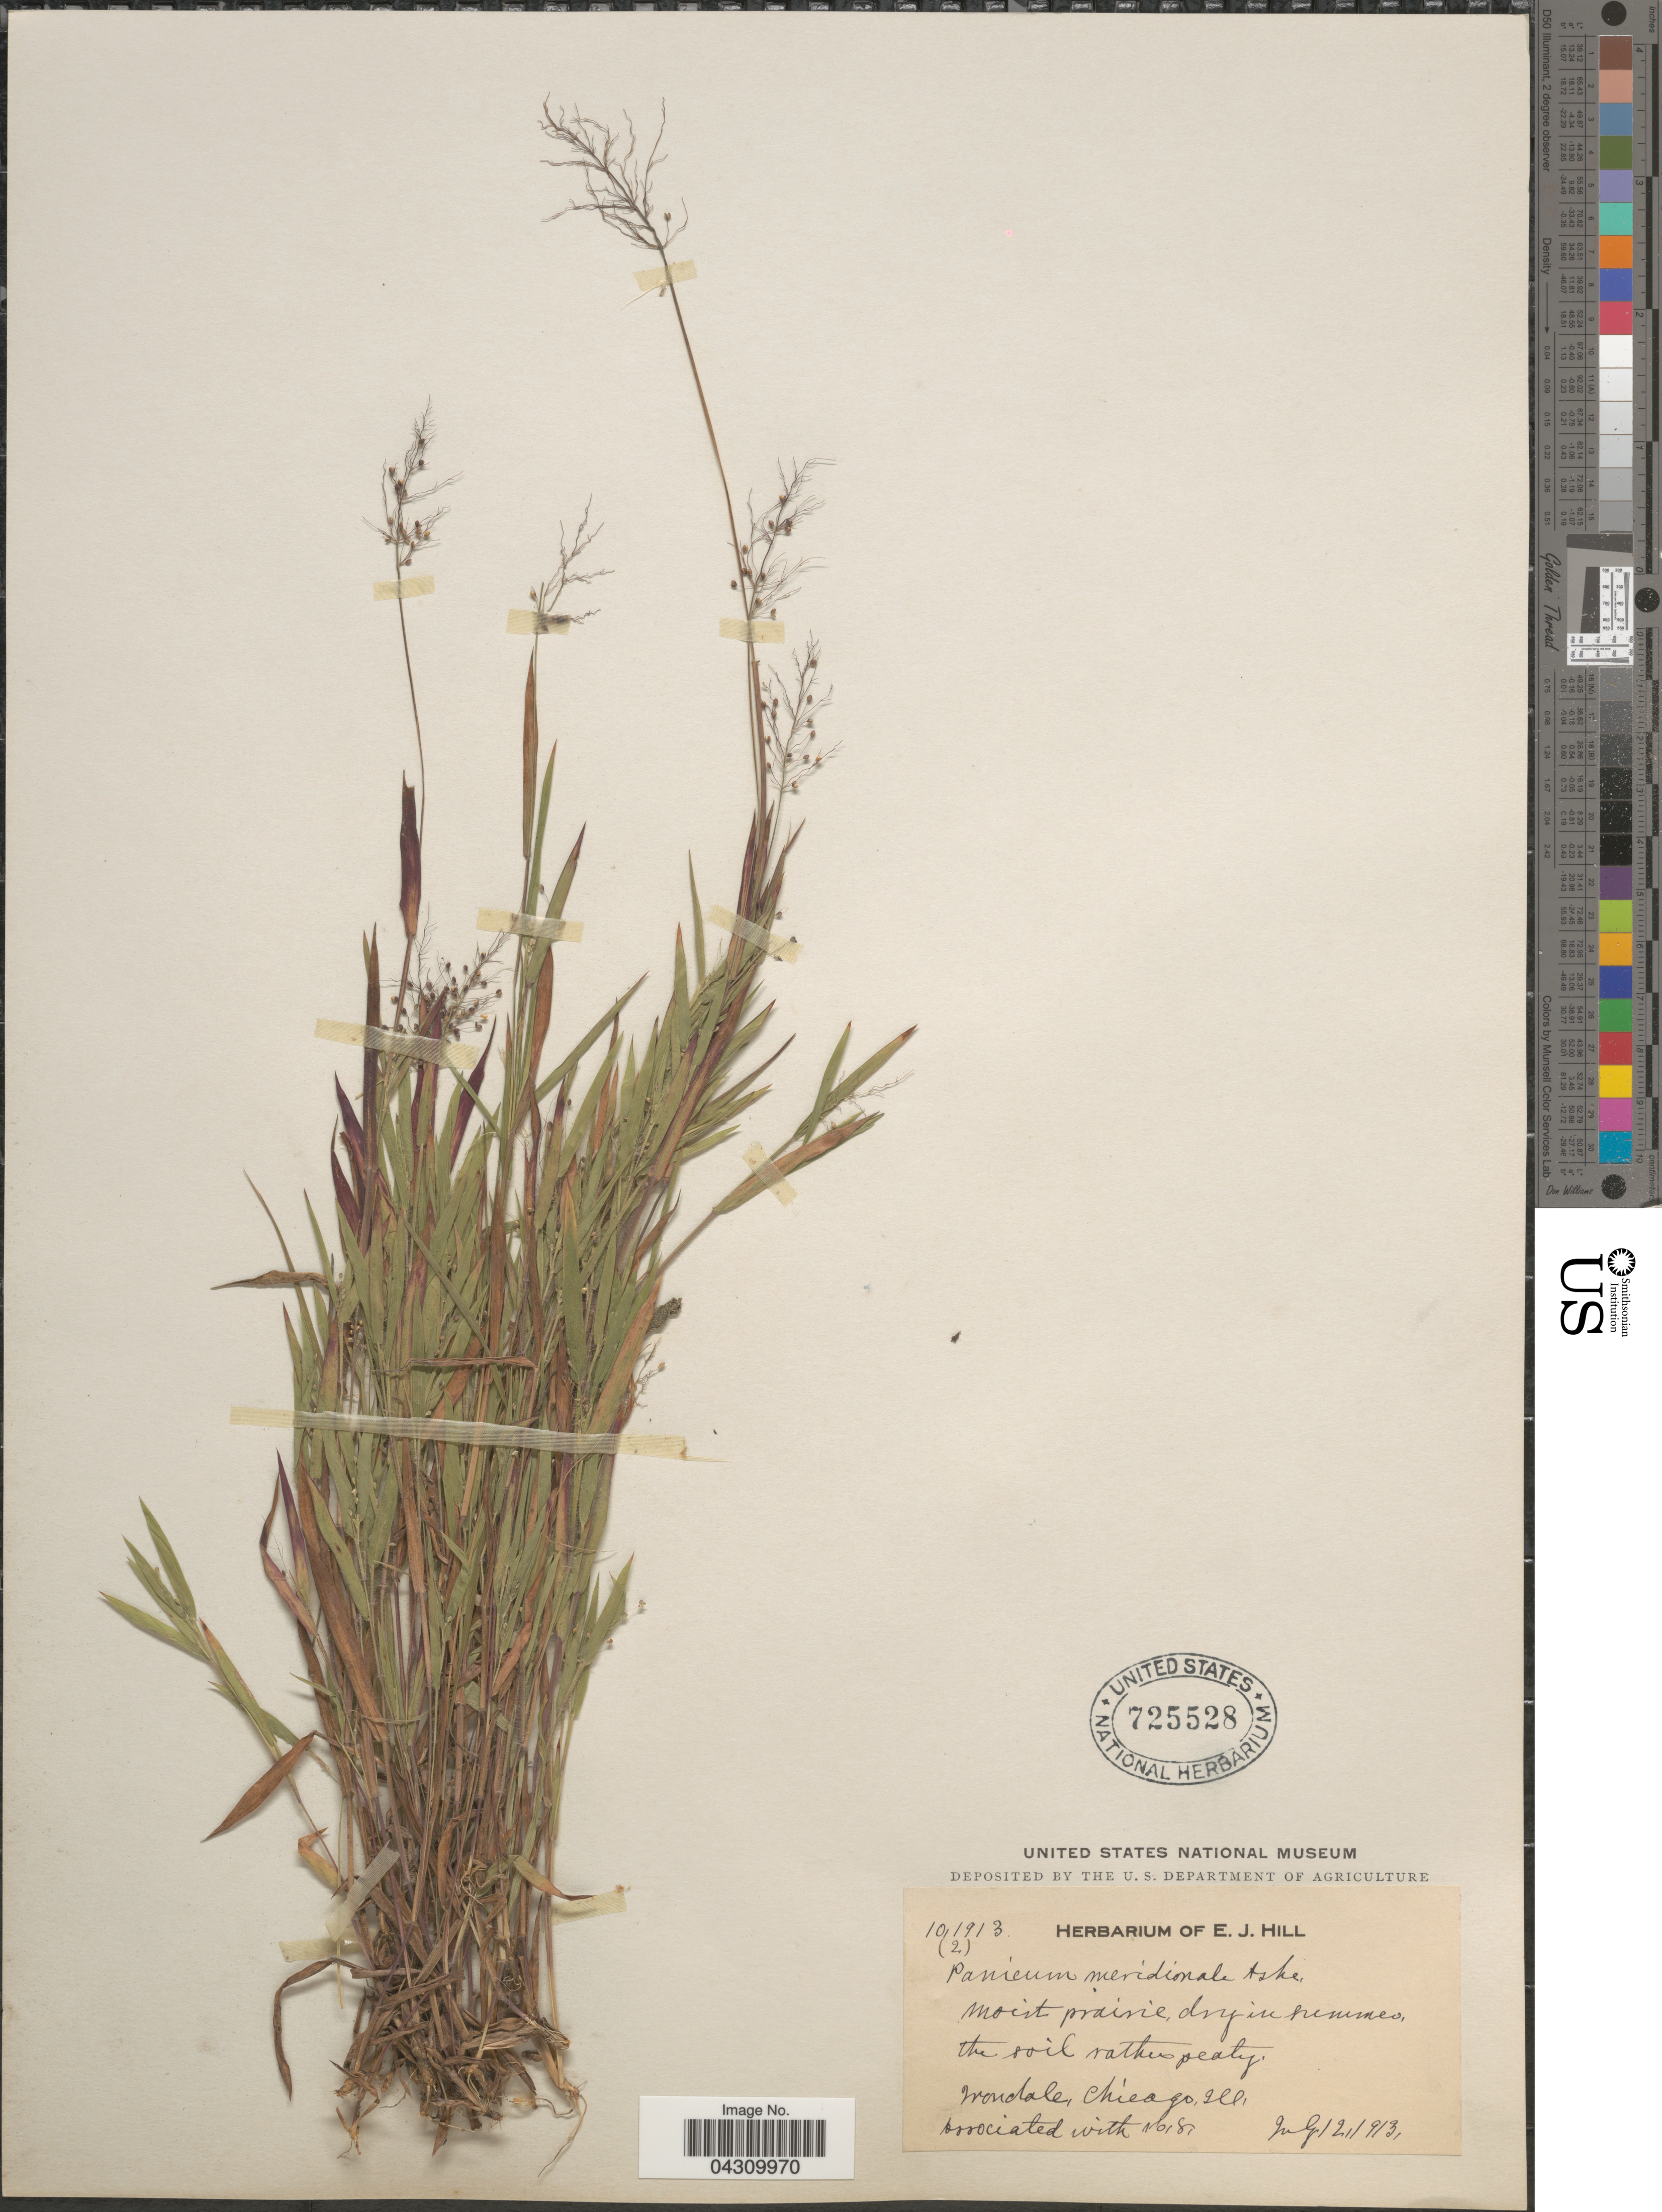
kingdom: Plantae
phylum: Tracheophyta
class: Liliopsida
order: Poales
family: Poaceae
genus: Dichanthelium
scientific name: Dichanthelium acuminatum var. acuminatum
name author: (Sw.) Gould & C.A. Clark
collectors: Ex herb. E. J. Hill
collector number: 10,1913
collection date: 1913-07-12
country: United States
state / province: Illinois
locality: Irondale, Chicago.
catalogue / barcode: US 725528